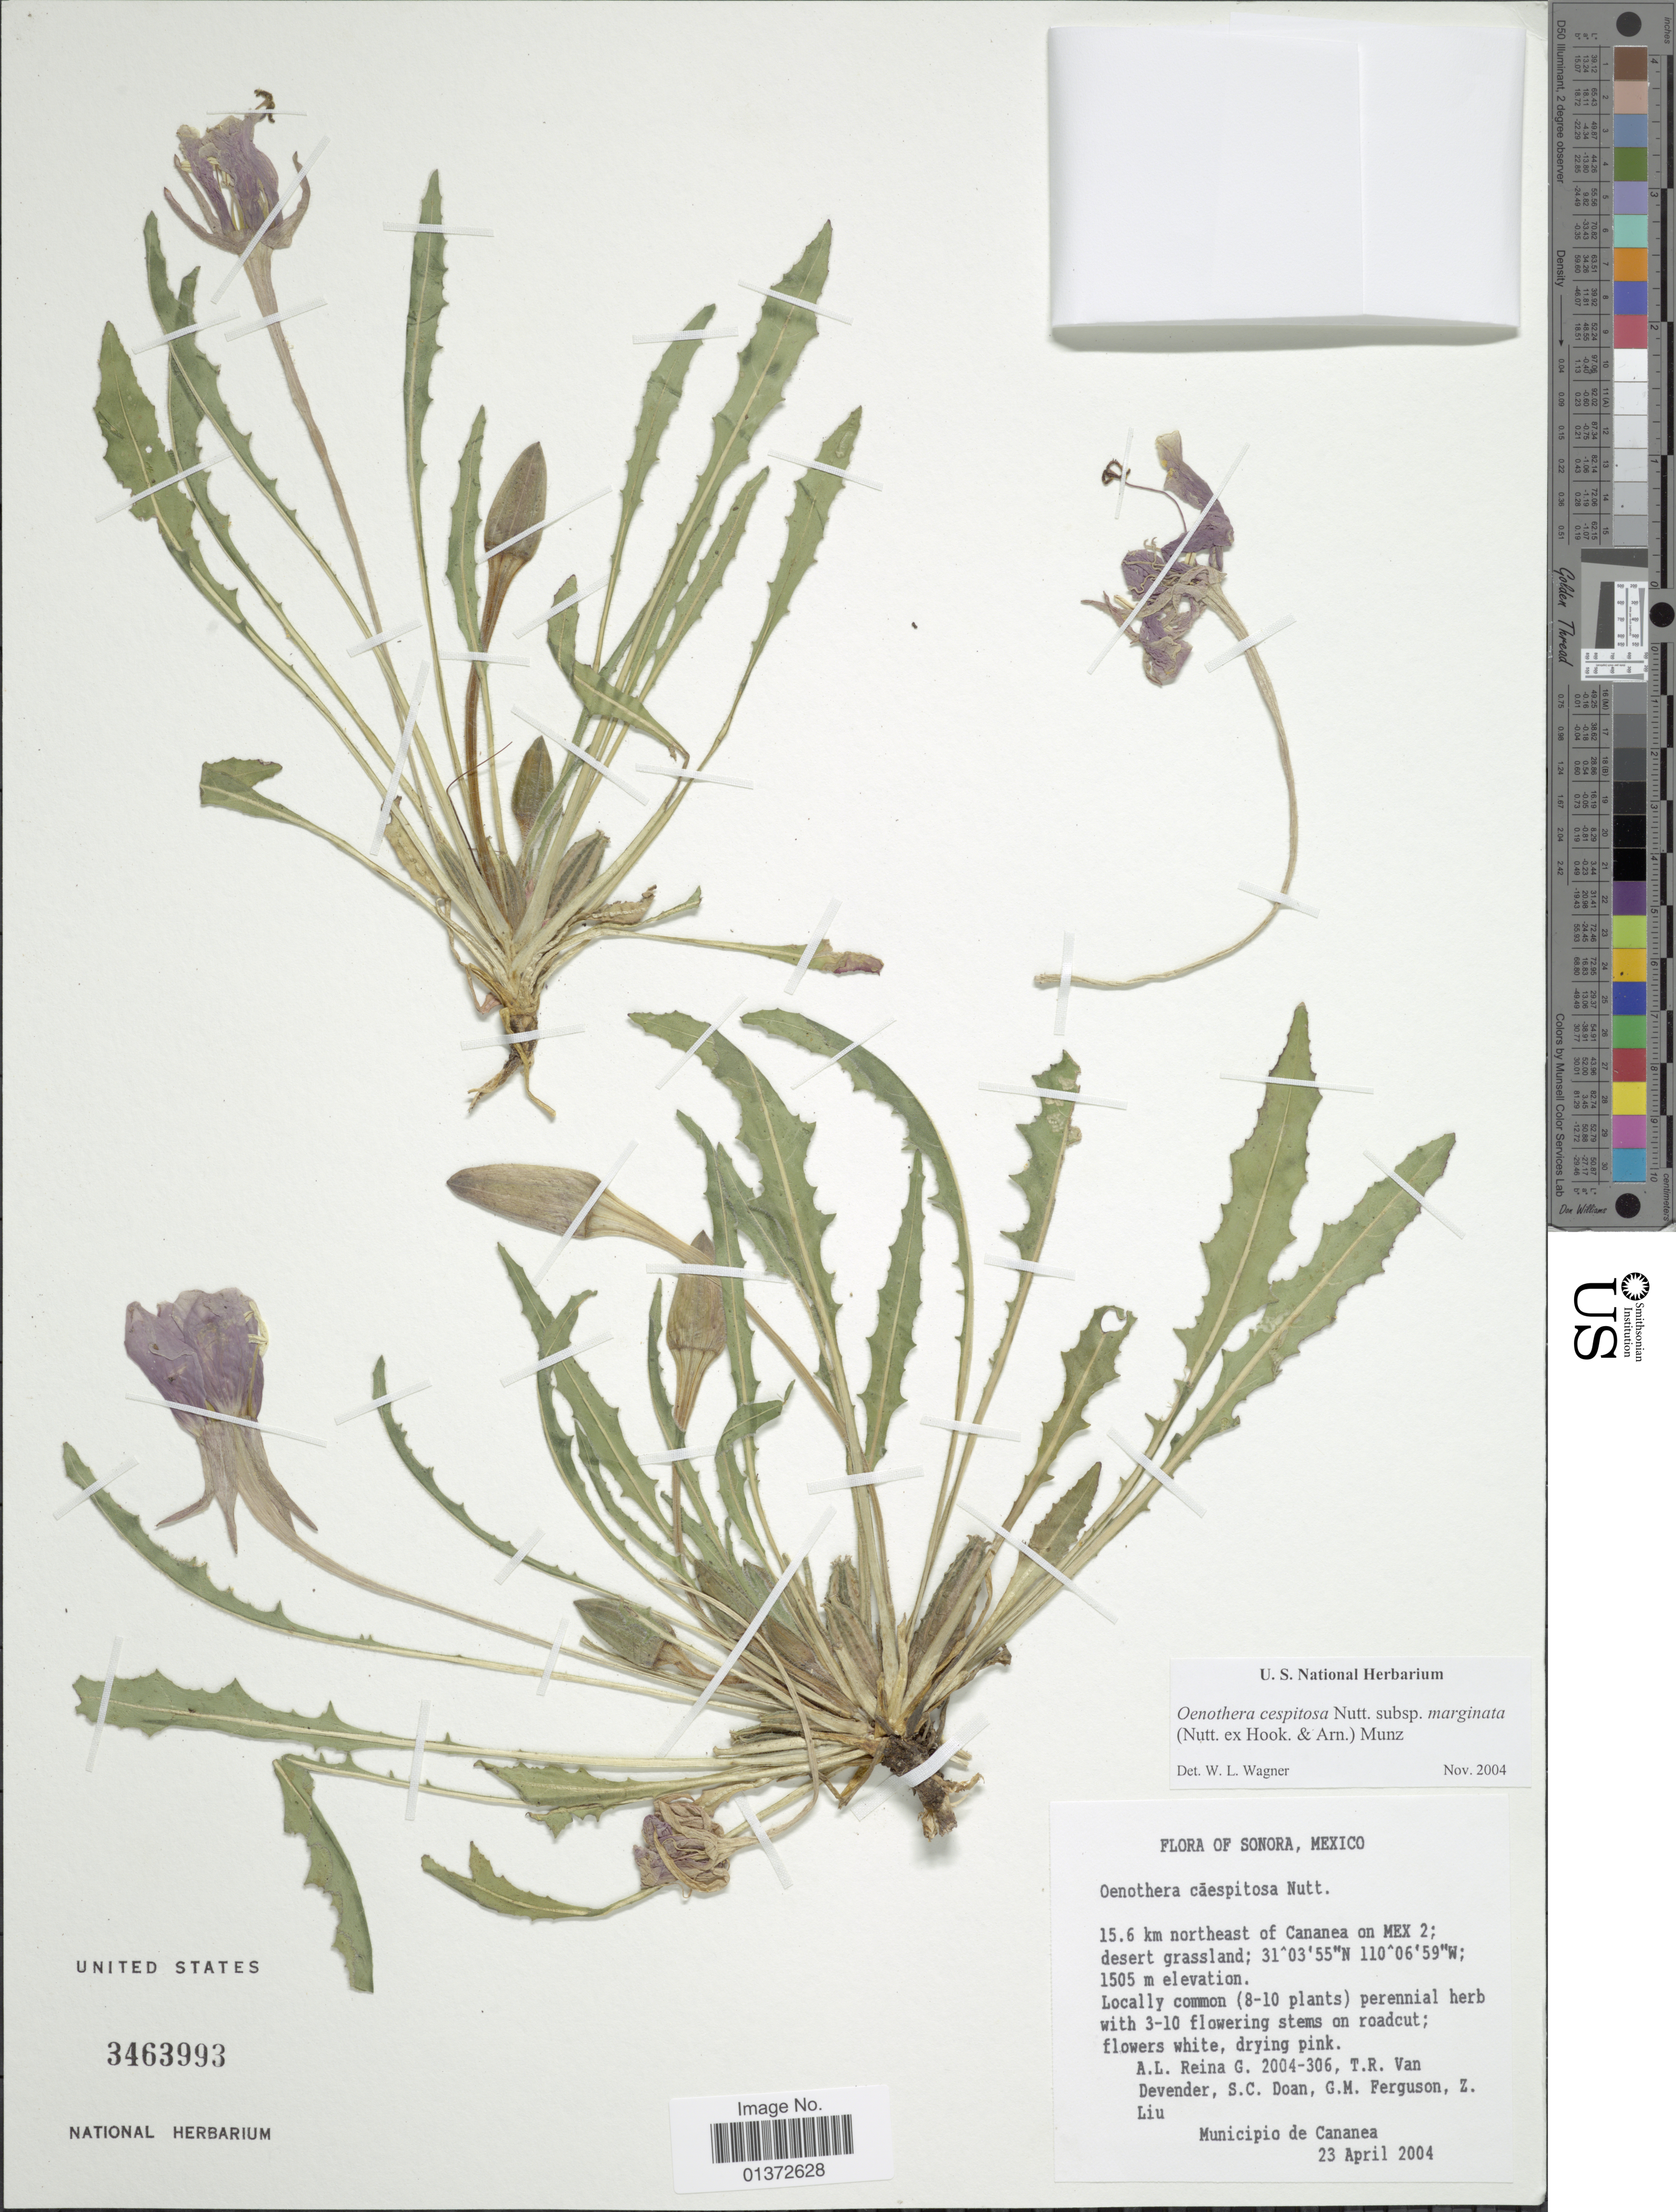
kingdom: Plantae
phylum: Tracheophyta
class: Magnoliopsida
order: Myrtales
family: Onagraceae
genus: Oenothera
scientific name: Oenothera cespitosa subsp. marginata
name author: (Nutt. ex Hook. & Arn.) Munz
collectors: A. L. Reina G., T. R. Van Devender, S. Doan, G. Ferguson & Z. Liu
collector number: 2004-306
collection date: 2004-04-23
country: Mexico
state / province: Sonora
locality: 15.6 km northeast of Cananea on MEX 2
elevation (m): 1505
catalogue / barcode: US 3463993